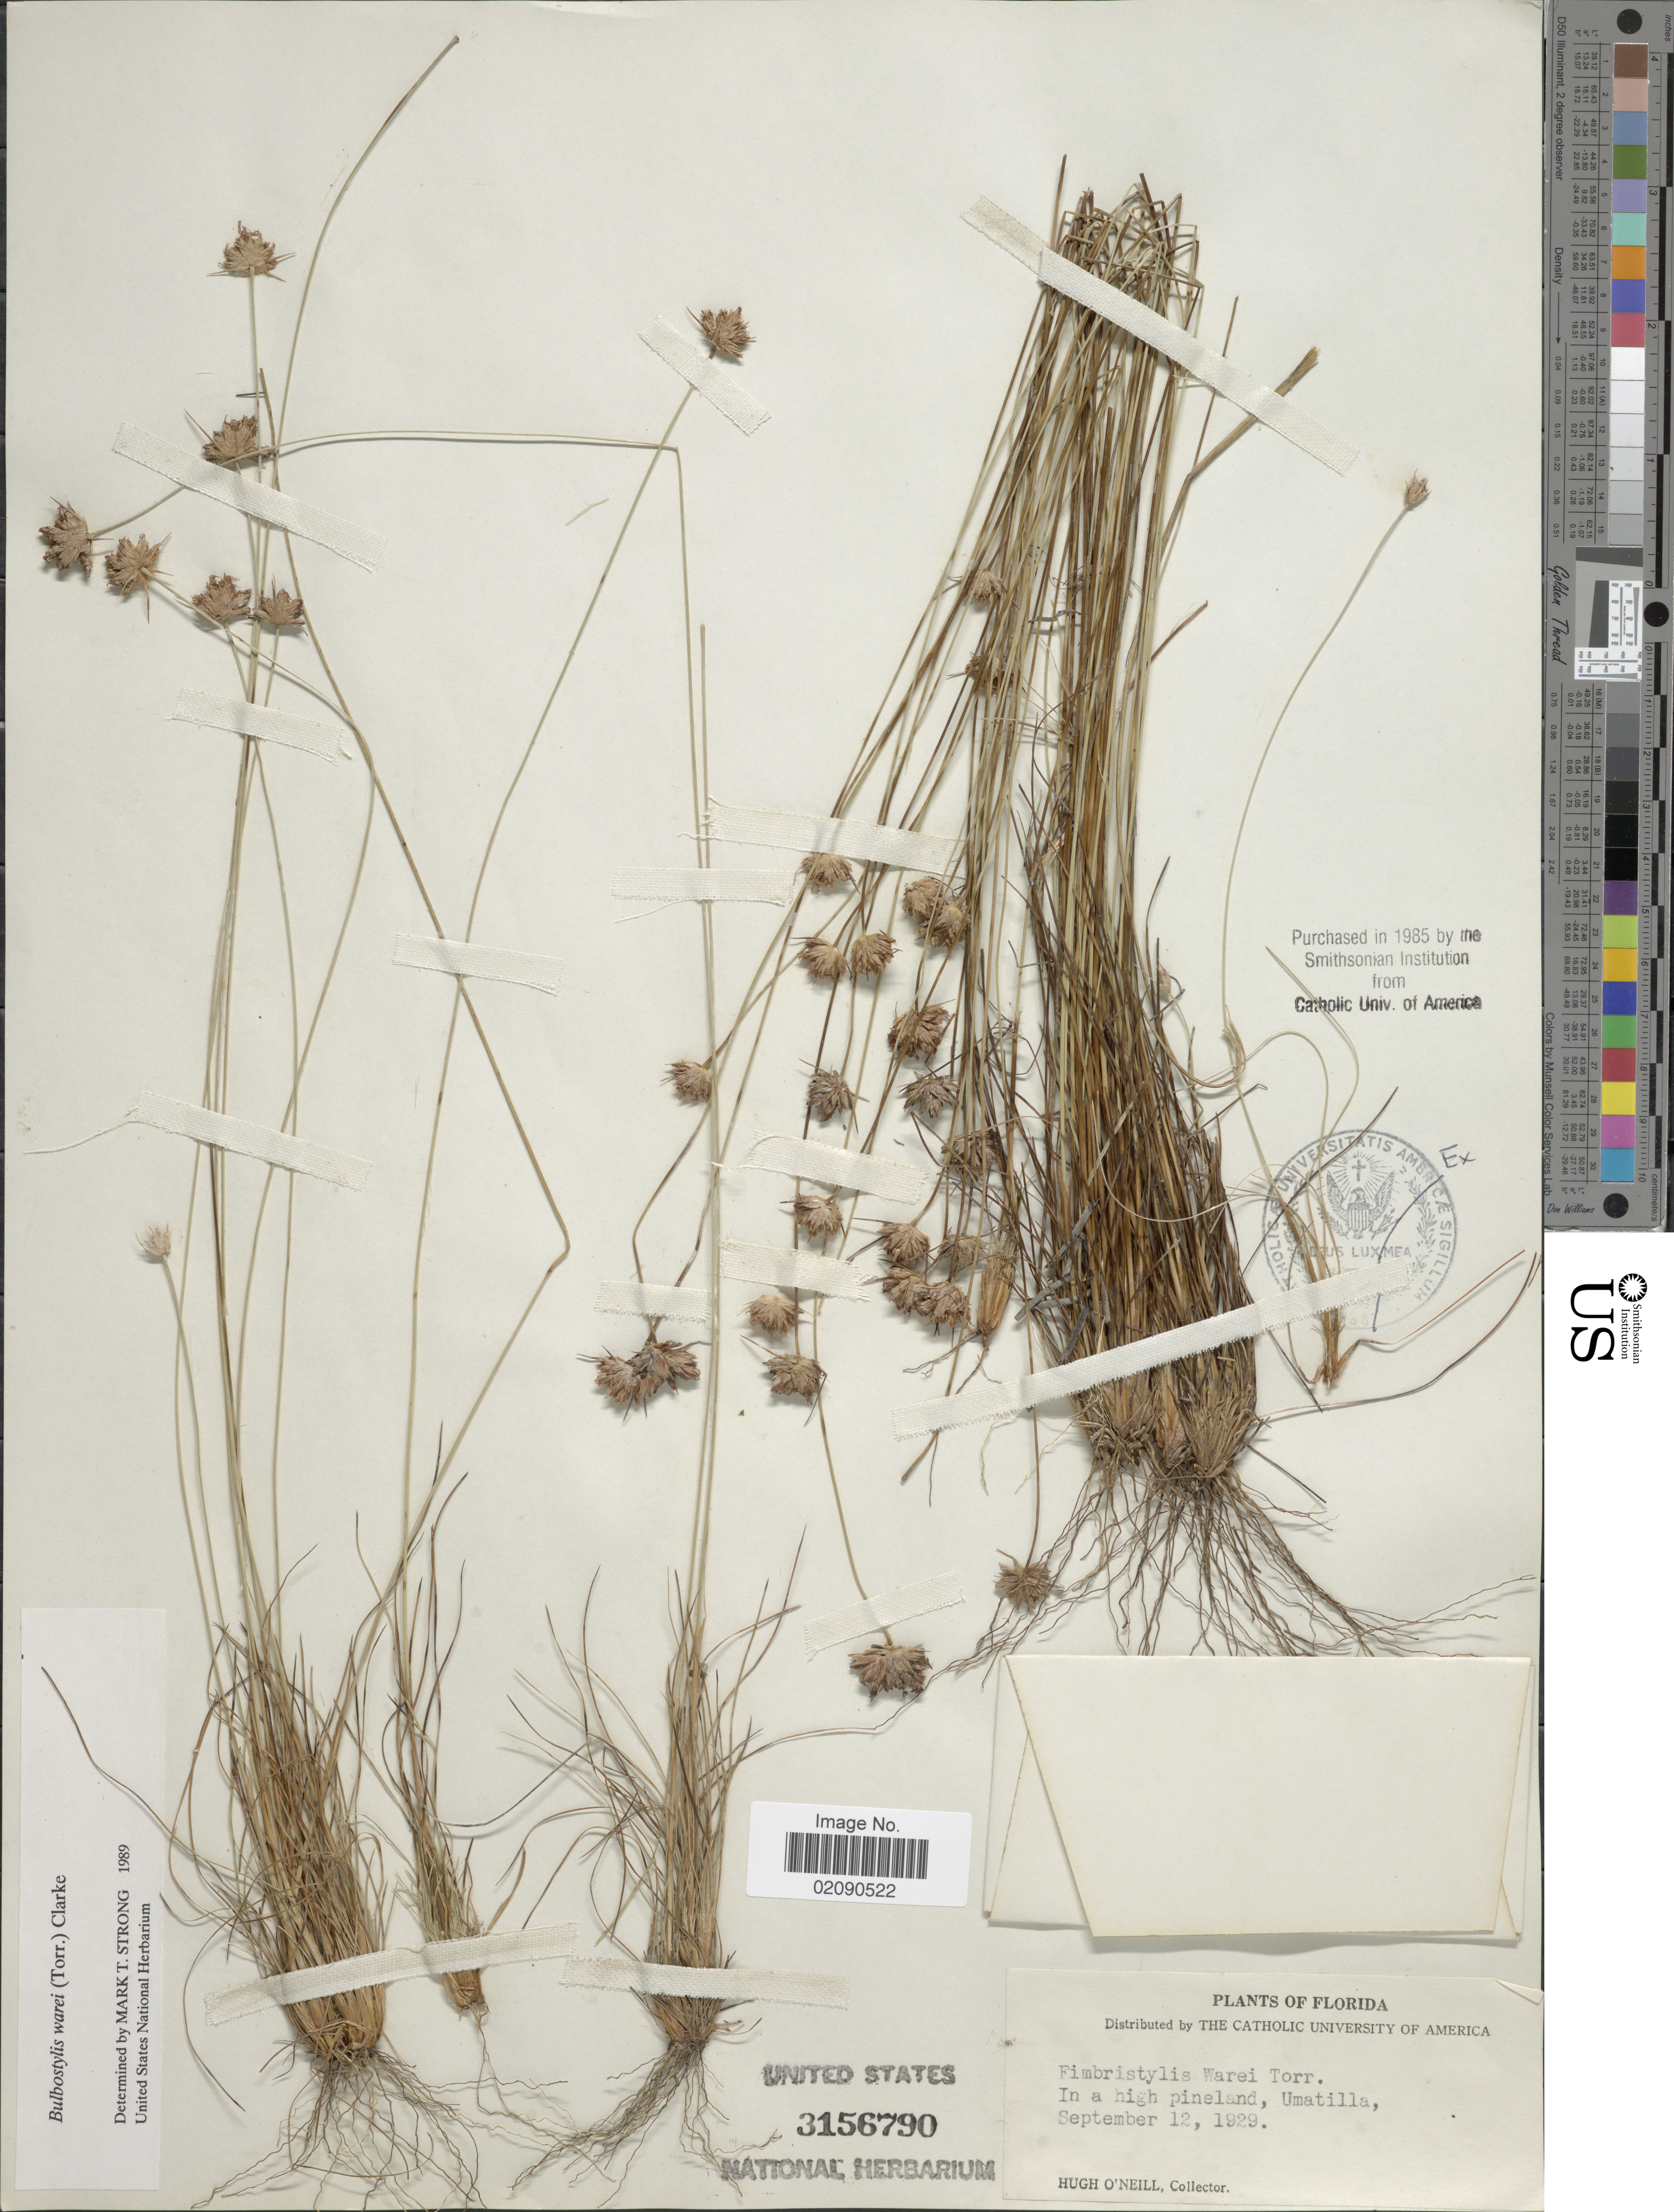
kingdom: Plantae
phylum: Tracheophyta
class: Liliopsida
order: Poales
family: Cyperaceae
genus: Bulbostylis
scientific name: Bulbostylis warei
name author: (Torr.) C.B. Clarke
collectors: H. O'Neill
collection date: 1929-09-12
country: United States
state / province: Florida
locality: In a high pineland, Umatilla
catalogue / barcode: US 3156790